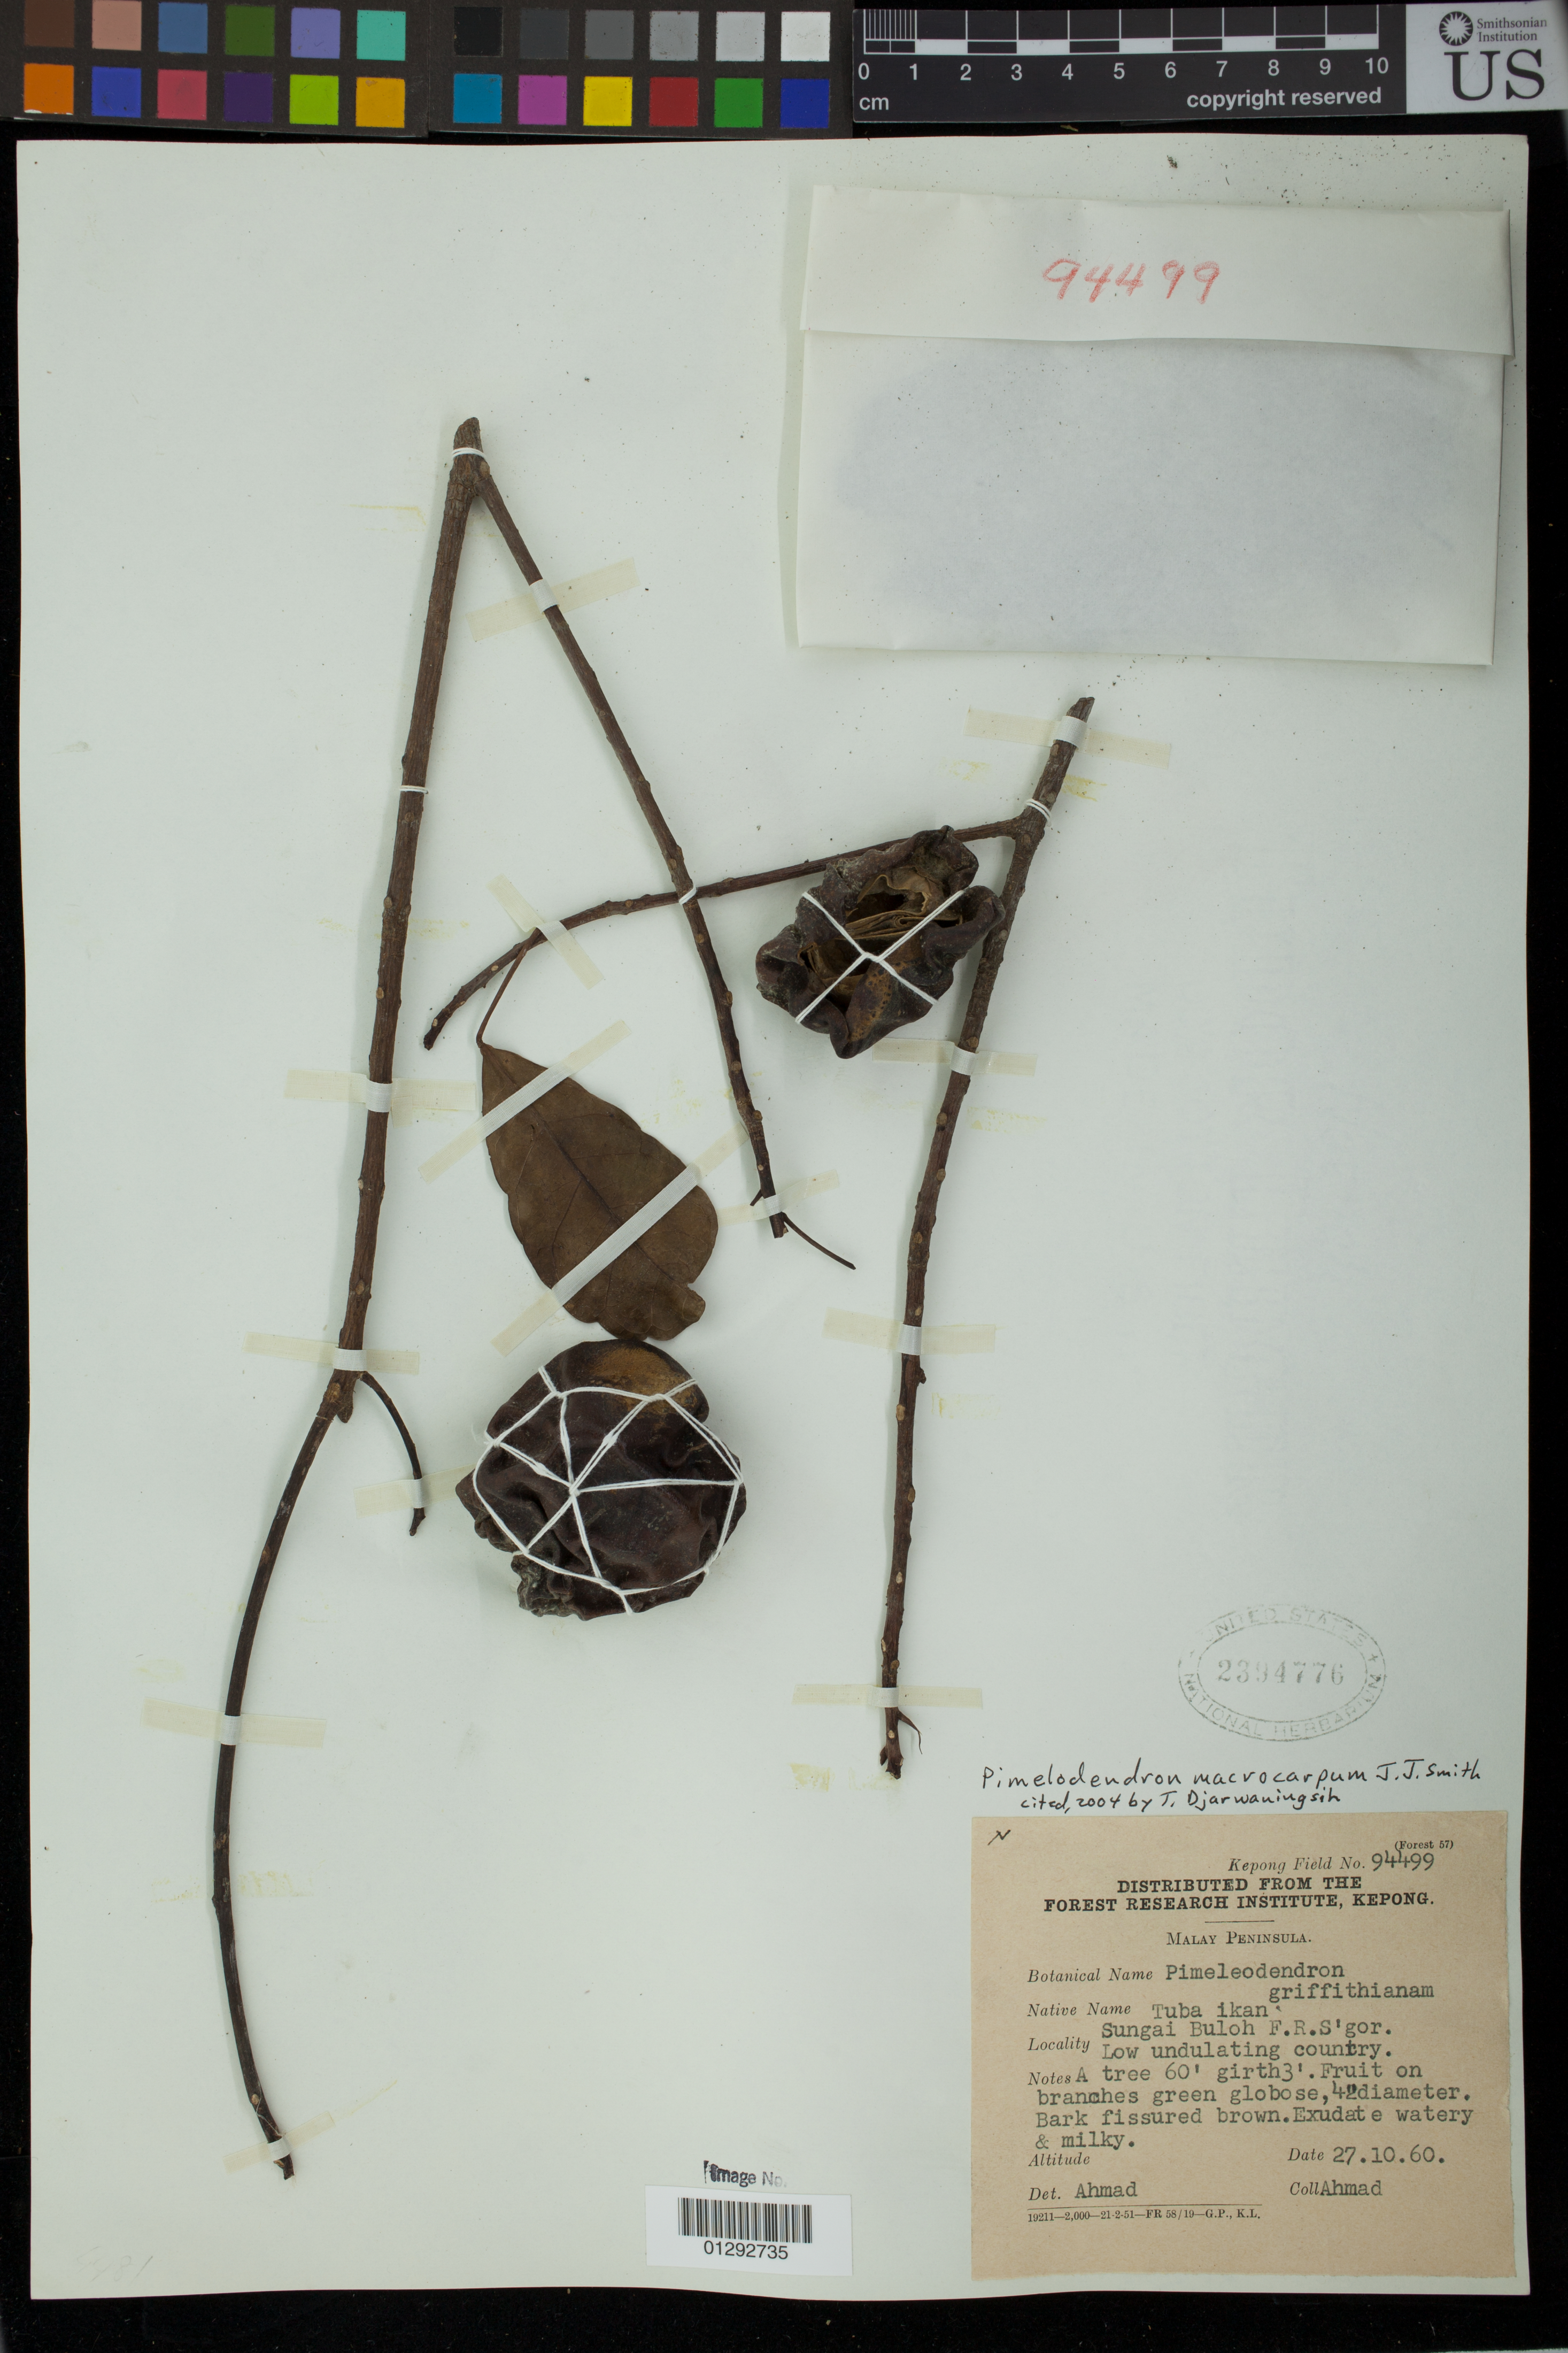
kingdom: Plantae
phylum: Tracheophyta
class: Magnoliopsida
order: Malpighiales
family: Euphorbiaceae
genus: Pimelodendron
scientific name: Pimelodendron macrocarpum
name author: J.J. Sm.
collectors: -. Ahmad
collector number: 94499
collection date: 1960-10-27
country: Malaysia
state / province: Selangor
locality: Sungai Buloh F.R.S'gor.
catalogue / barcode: US 2394776